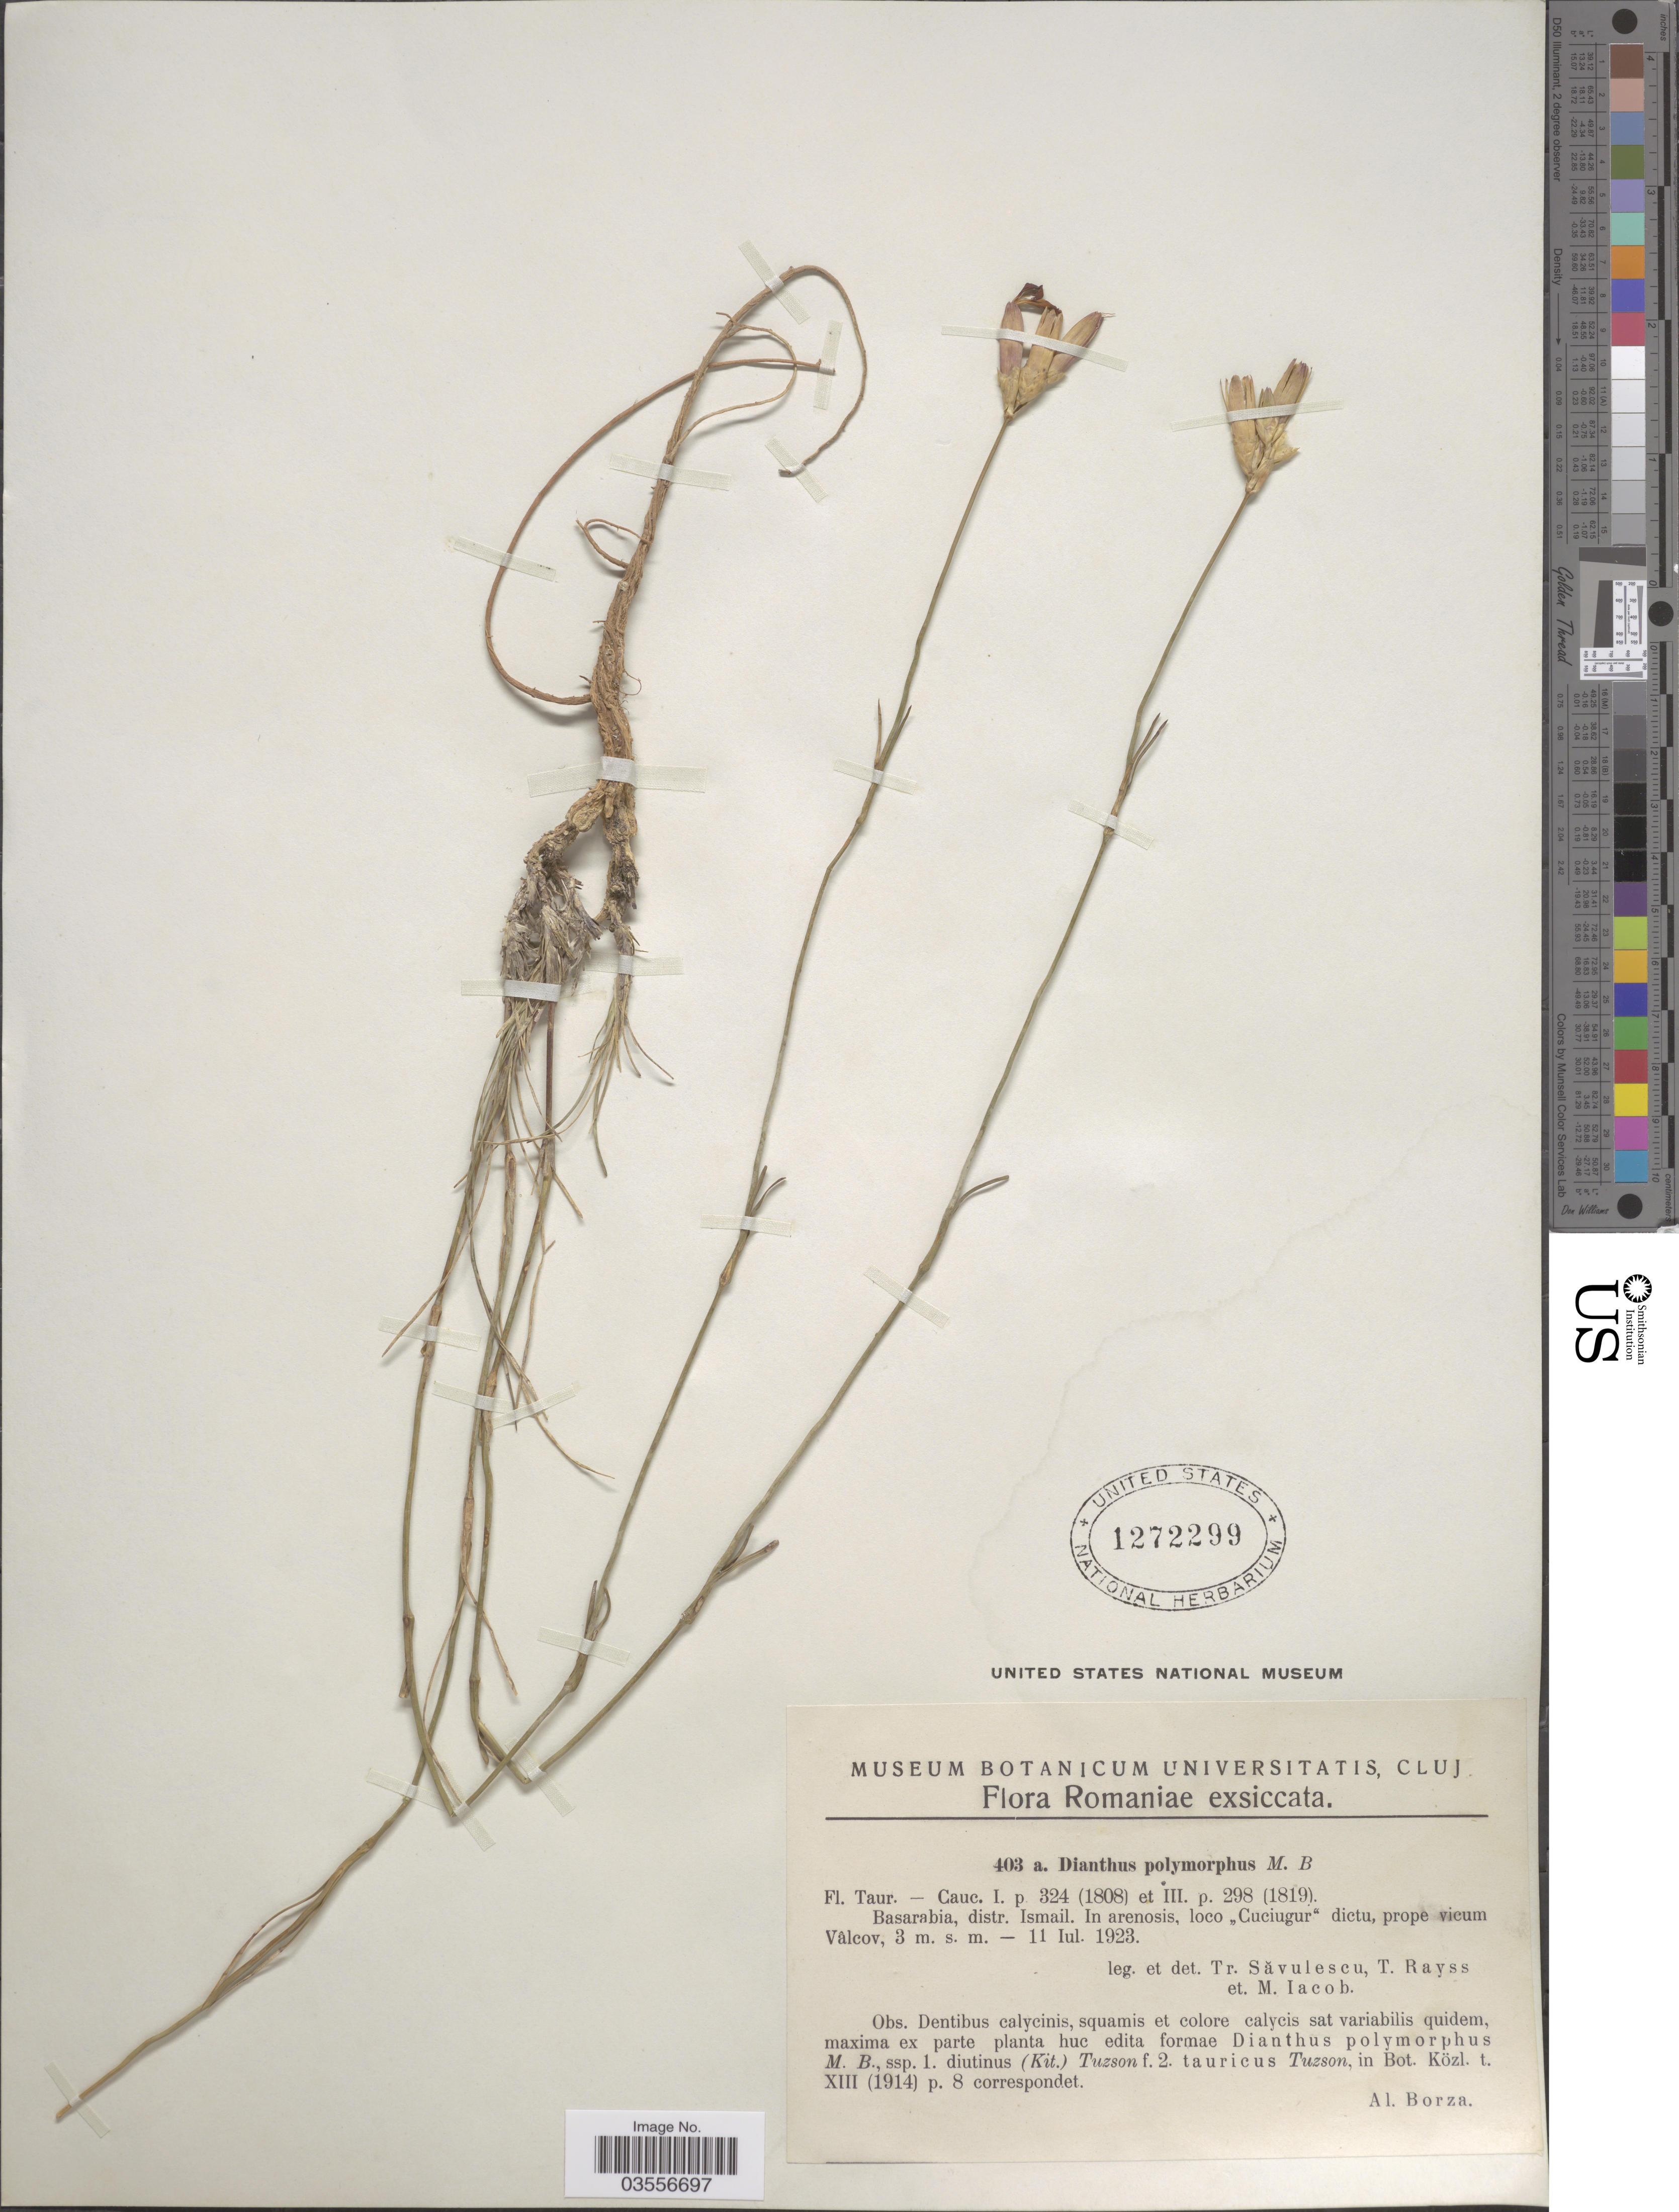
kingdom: Plantae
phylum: Tracheophyta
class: Magnoliopsida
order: Caryophyllales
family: Caryophyllaceae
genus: Dianthus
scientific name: Dianthus polymorphus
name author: M. Bieb.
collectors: T. Savulescu, T. Rayss & M. Iacob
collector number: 403a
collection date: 1923-07-11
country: Romania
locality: Basarabia, distr. Ismail. In arenosis, loco "Cuciugur" dictu, prope vicum Vâlcov.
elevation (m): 3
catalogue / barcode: US 1272299